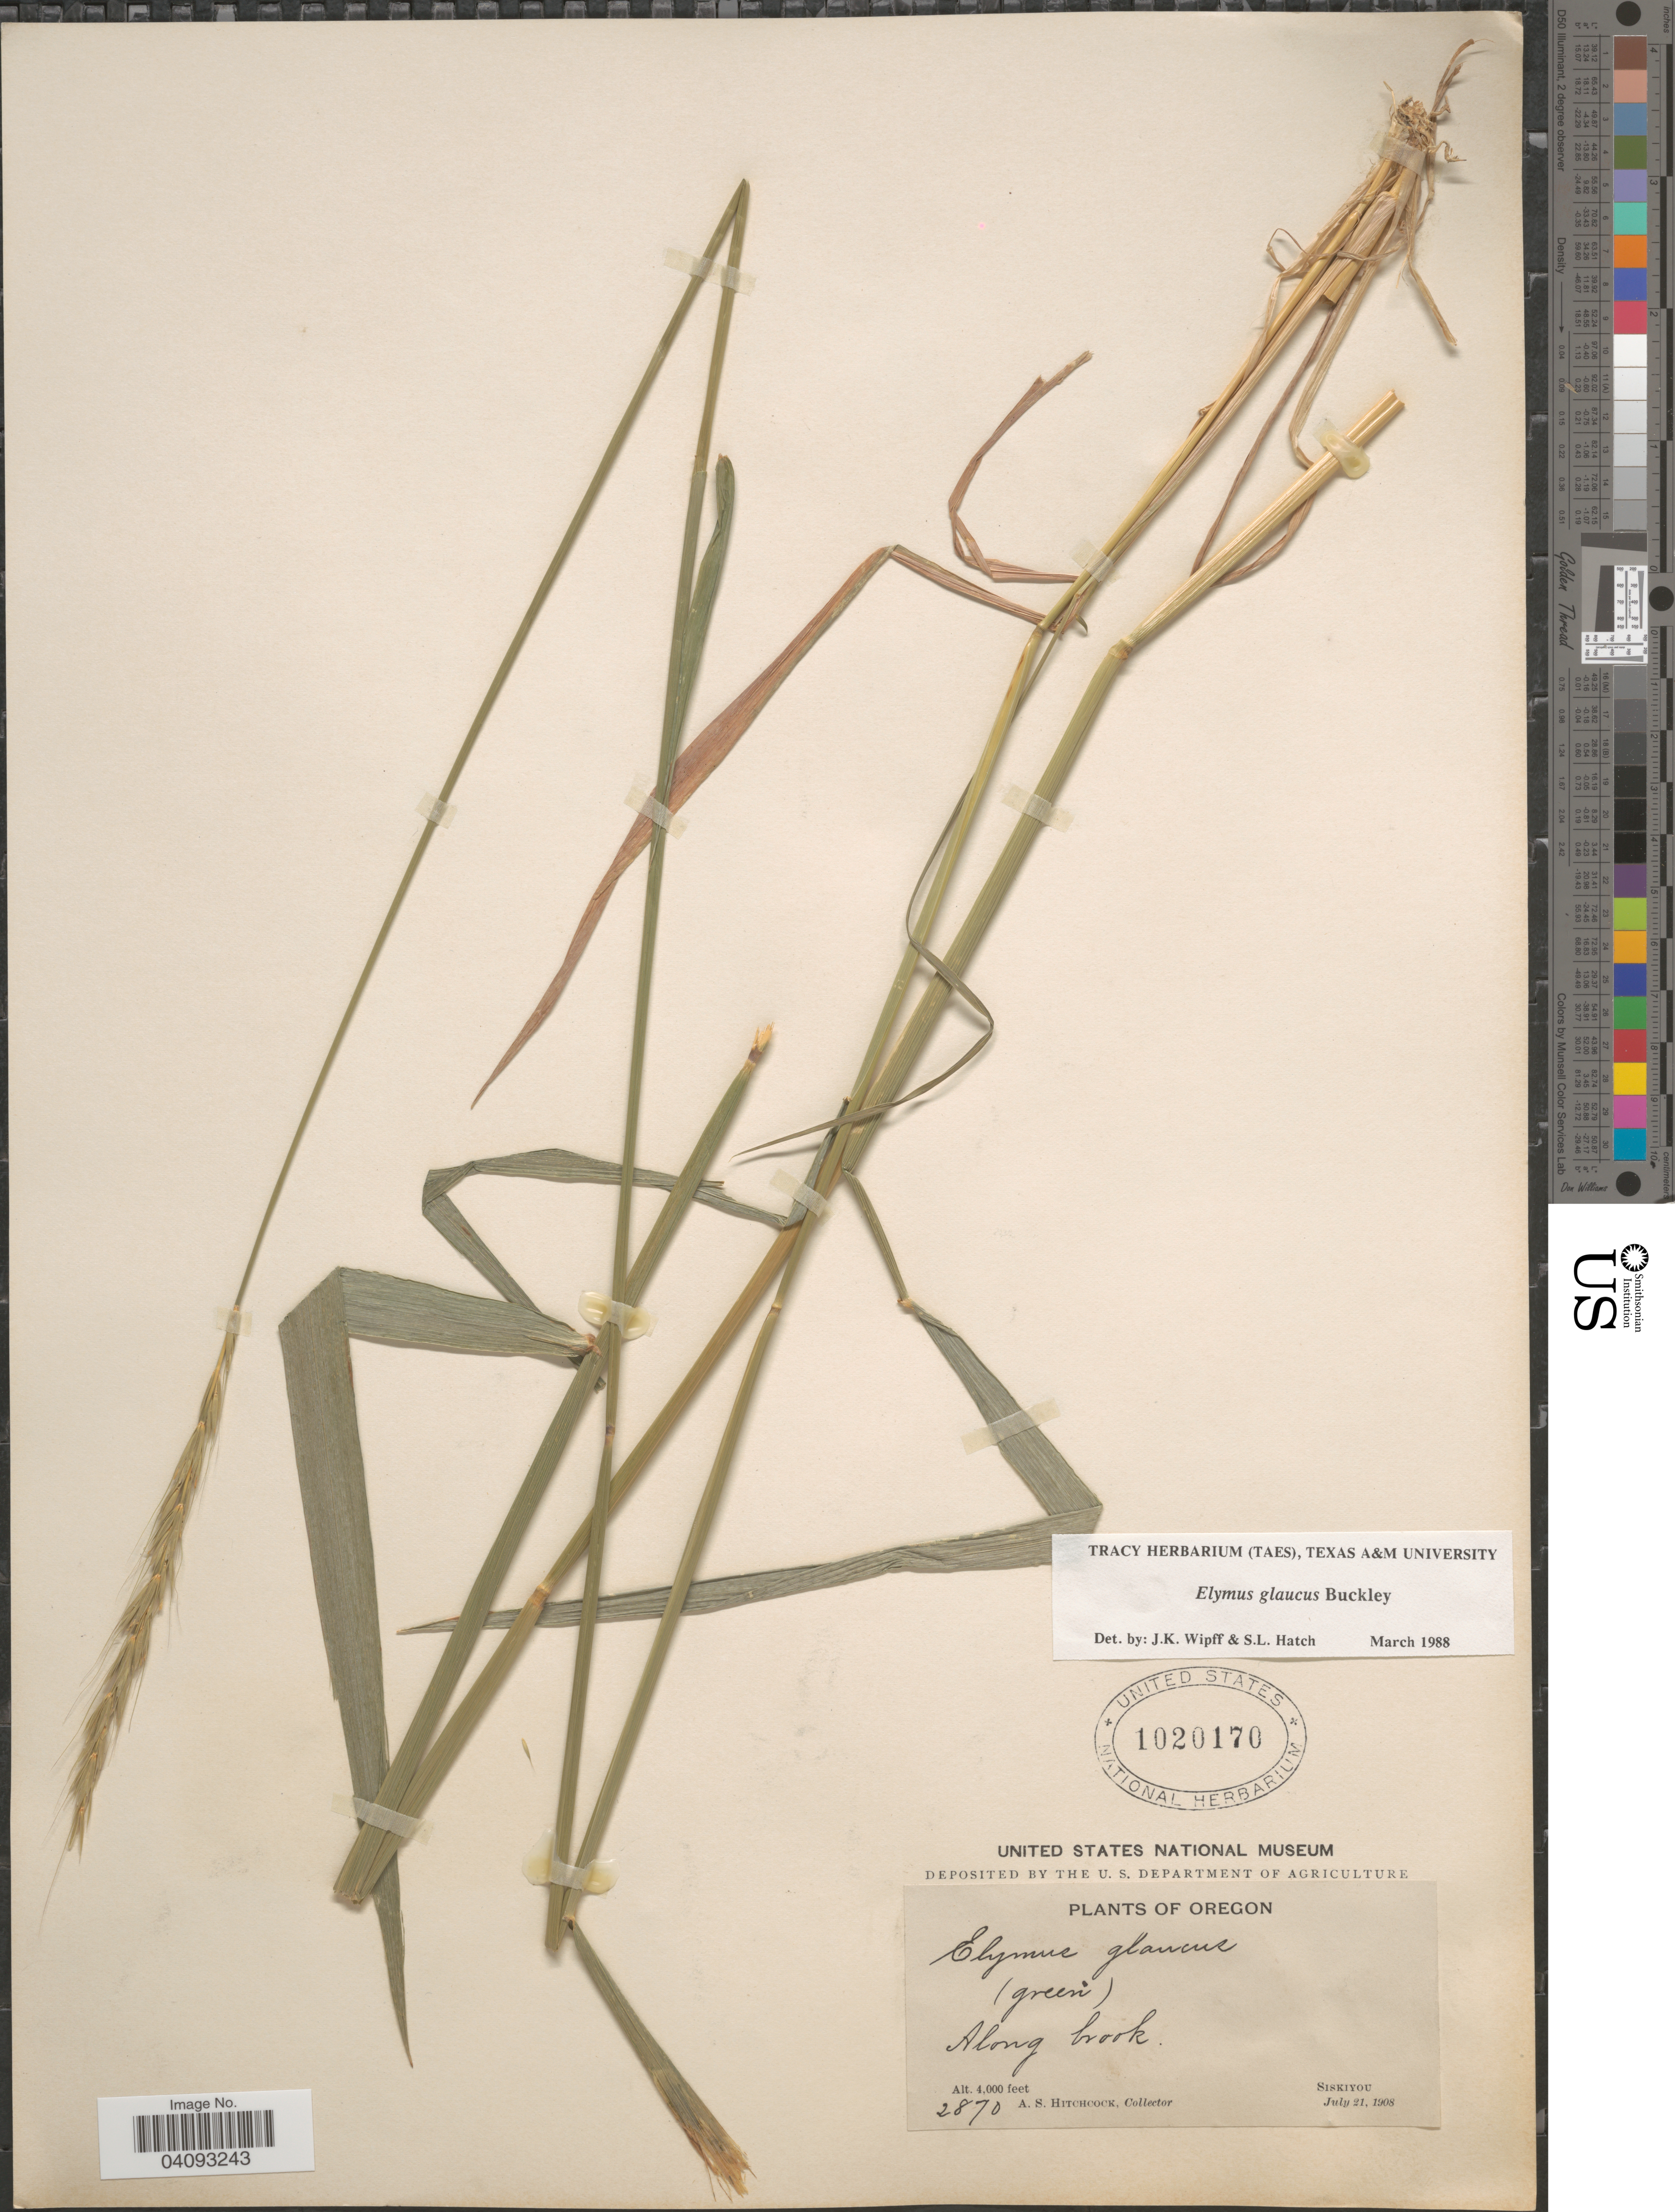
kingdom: Plantae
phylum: Tracheophyta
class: Liliopsida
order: Poales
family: Poaceae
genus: Elymus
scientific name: Elymus glaucus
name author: Buckley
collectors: A. S. Hitchcock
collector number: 2870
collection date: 1908-07-21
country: United States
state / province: Oregon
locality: Along brook. Siskiyou.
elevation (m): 1219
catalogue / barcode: US 1020170